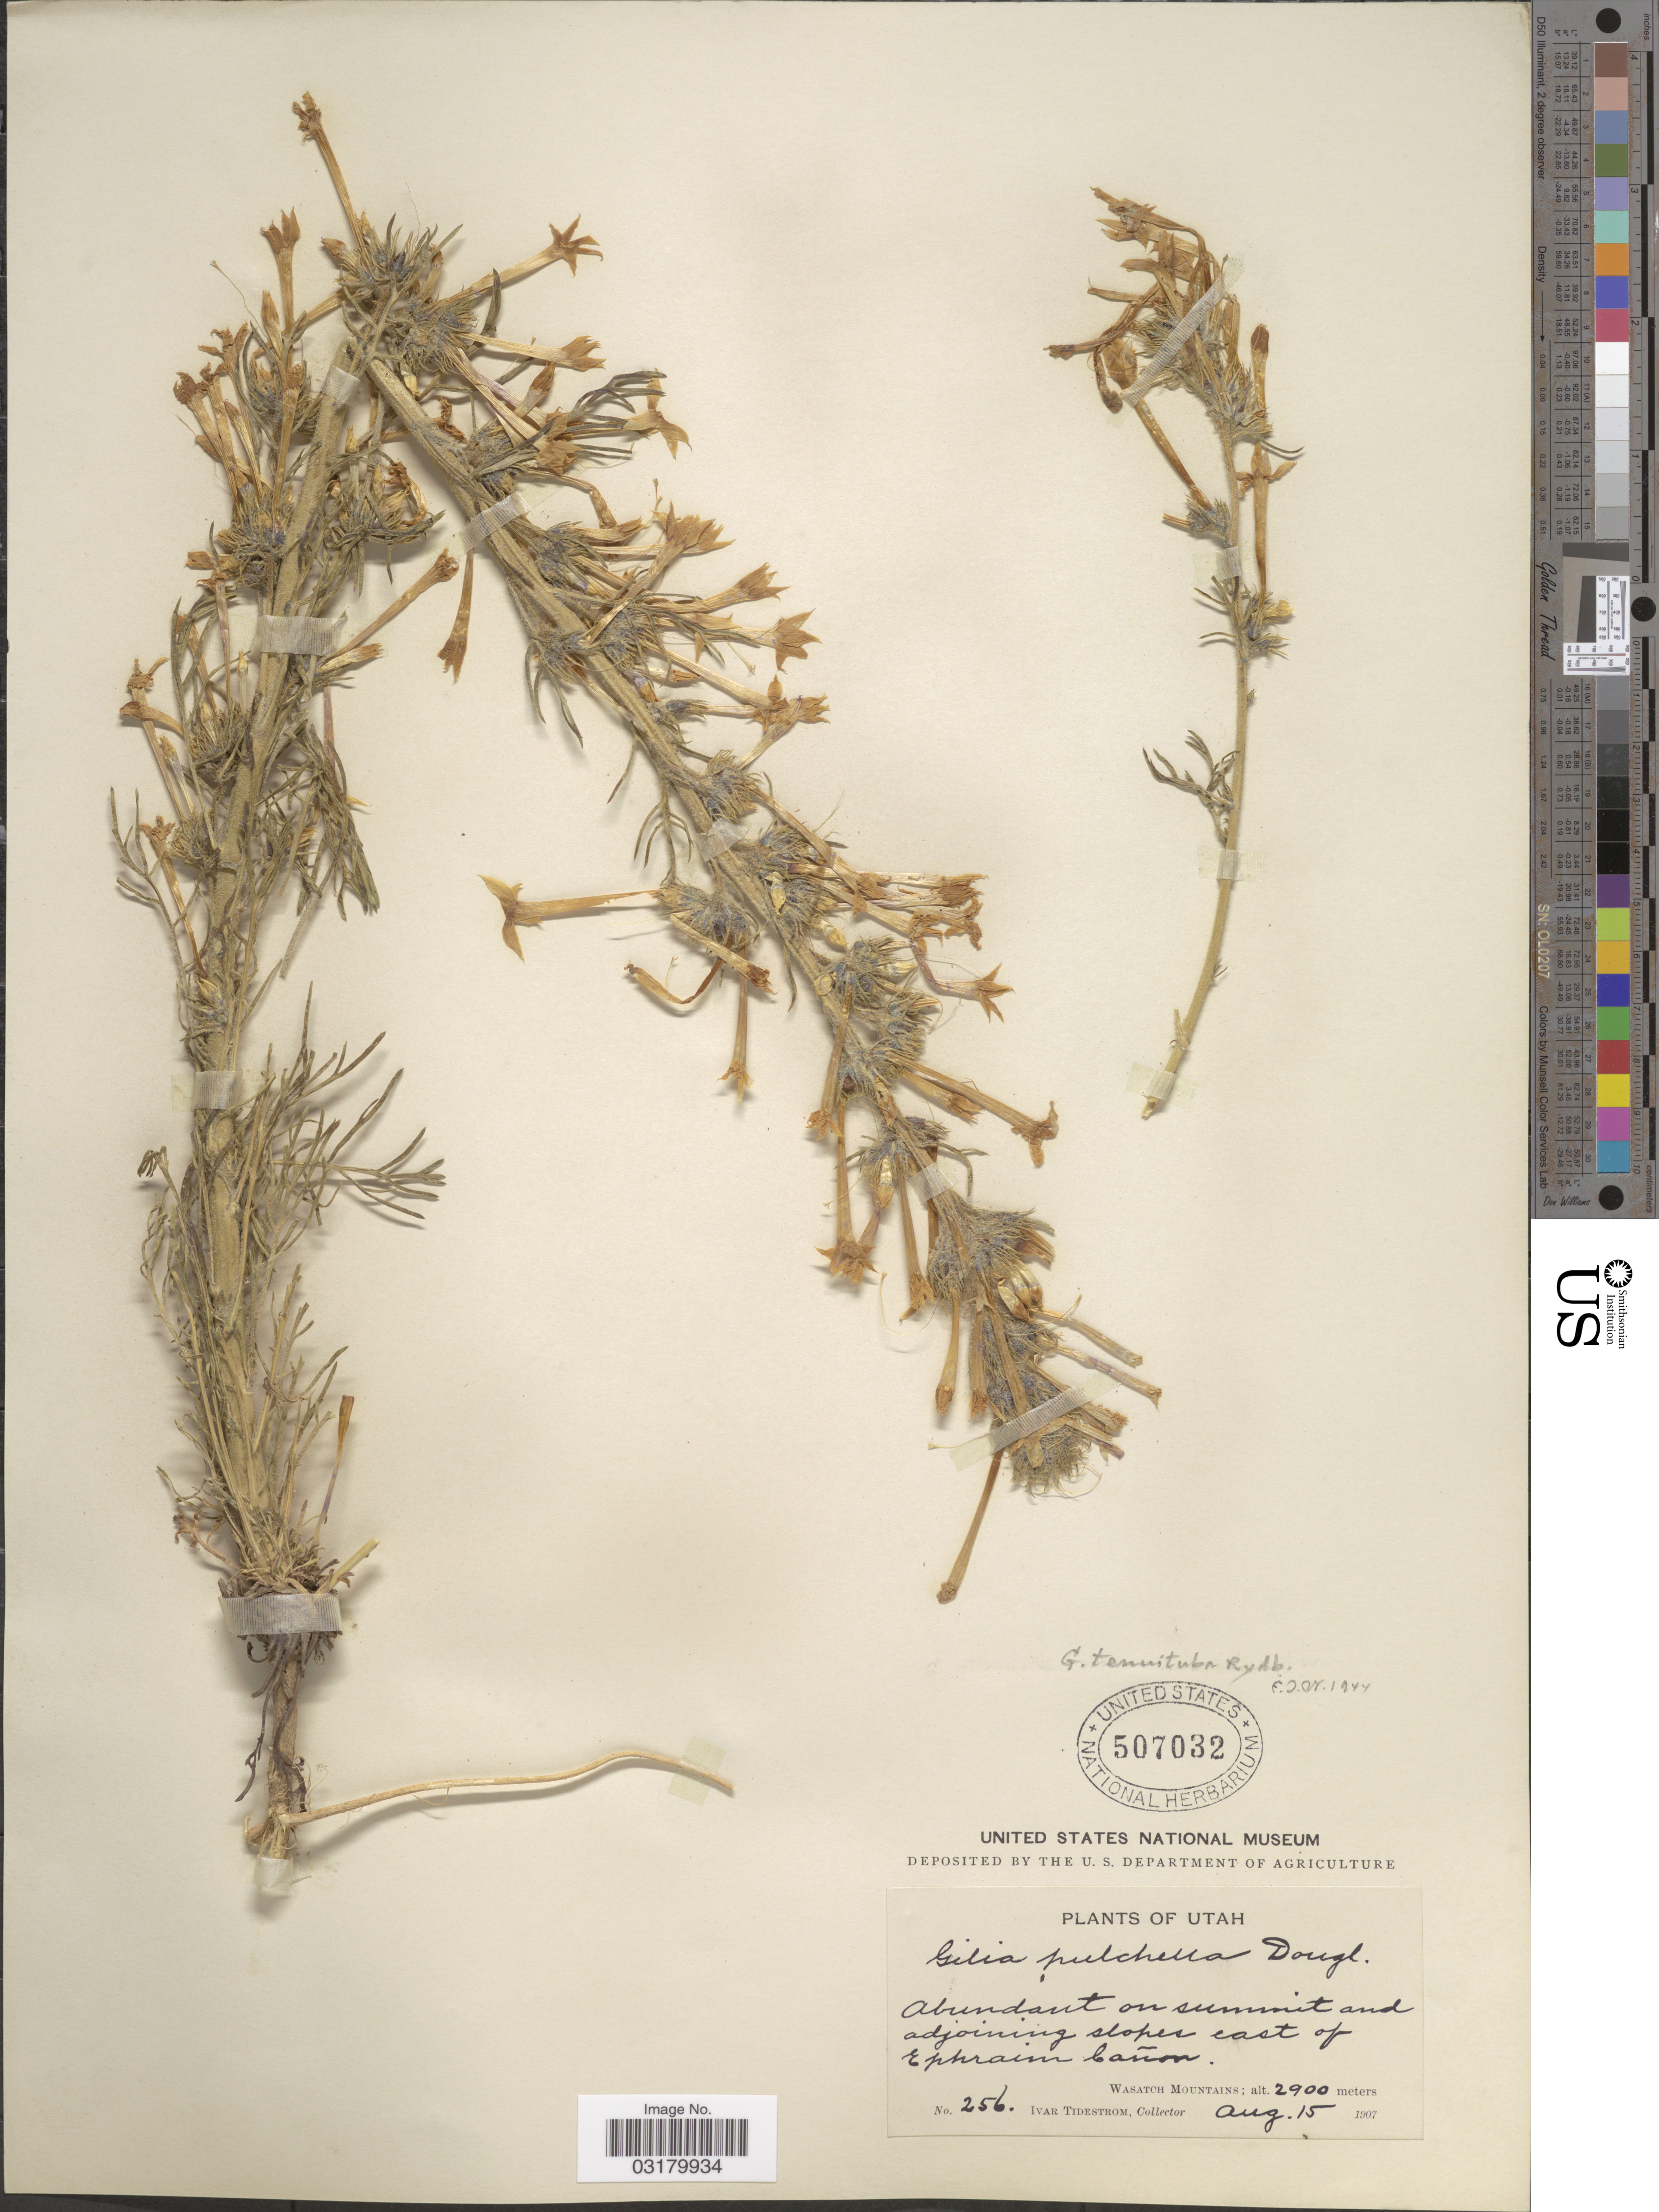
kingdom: Plantae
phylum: Tracheophyta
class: Magnoliopsida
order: Ericales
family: Polemoniaceae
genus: Ipomopsis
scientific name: Ipomopsis tenuituba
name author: (Rydb.) V.E. Grant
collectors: I. F. Tidestrom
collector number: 256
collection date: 1907-08-15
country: United States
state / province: Utah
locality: Abundant on summit and adjoining slopes east of Ephraim Cañon. Wasatch Mountains.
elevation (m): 2900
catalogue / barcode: US 507032